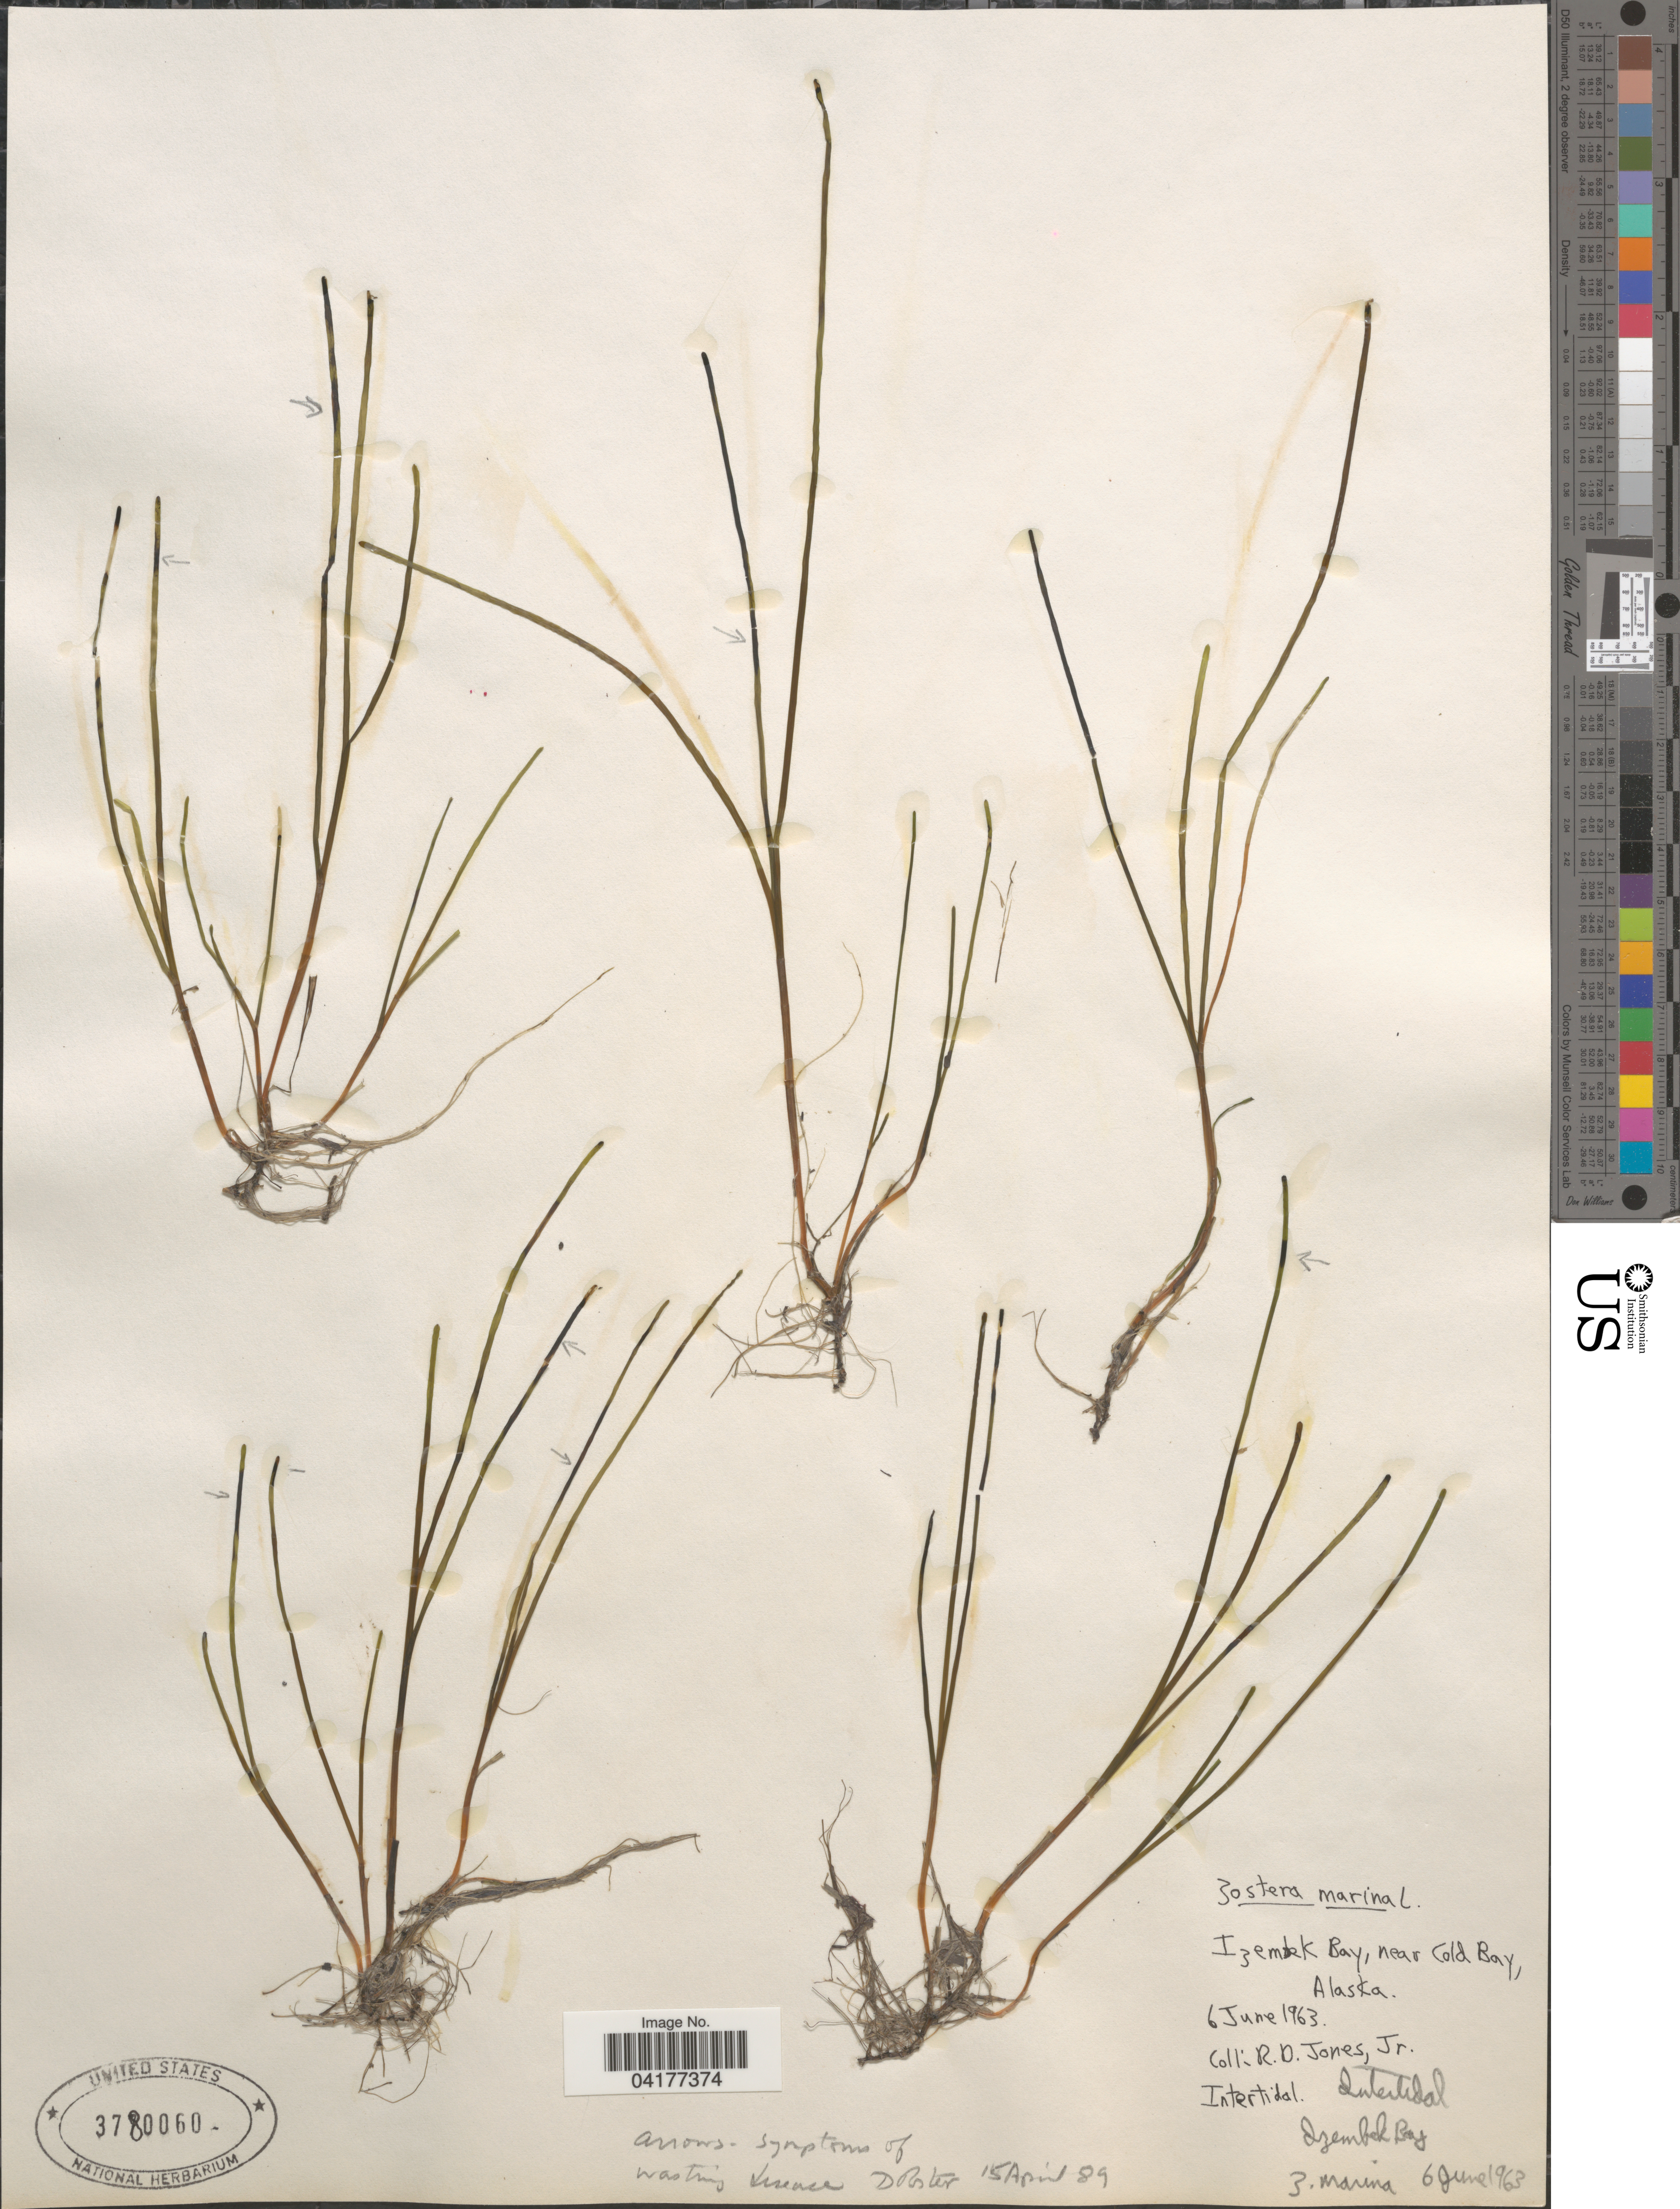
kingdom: Plantae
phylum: Tracheophyta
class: Liliopsida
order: Alismatales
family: Zosteraceae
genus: Zostera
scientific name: Zostera marina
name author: L.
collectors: R. Jones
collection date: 1963-06-06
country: United States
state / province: Alaska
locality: Izembek Bay, near Cold Bay.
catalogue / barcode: US 3780060